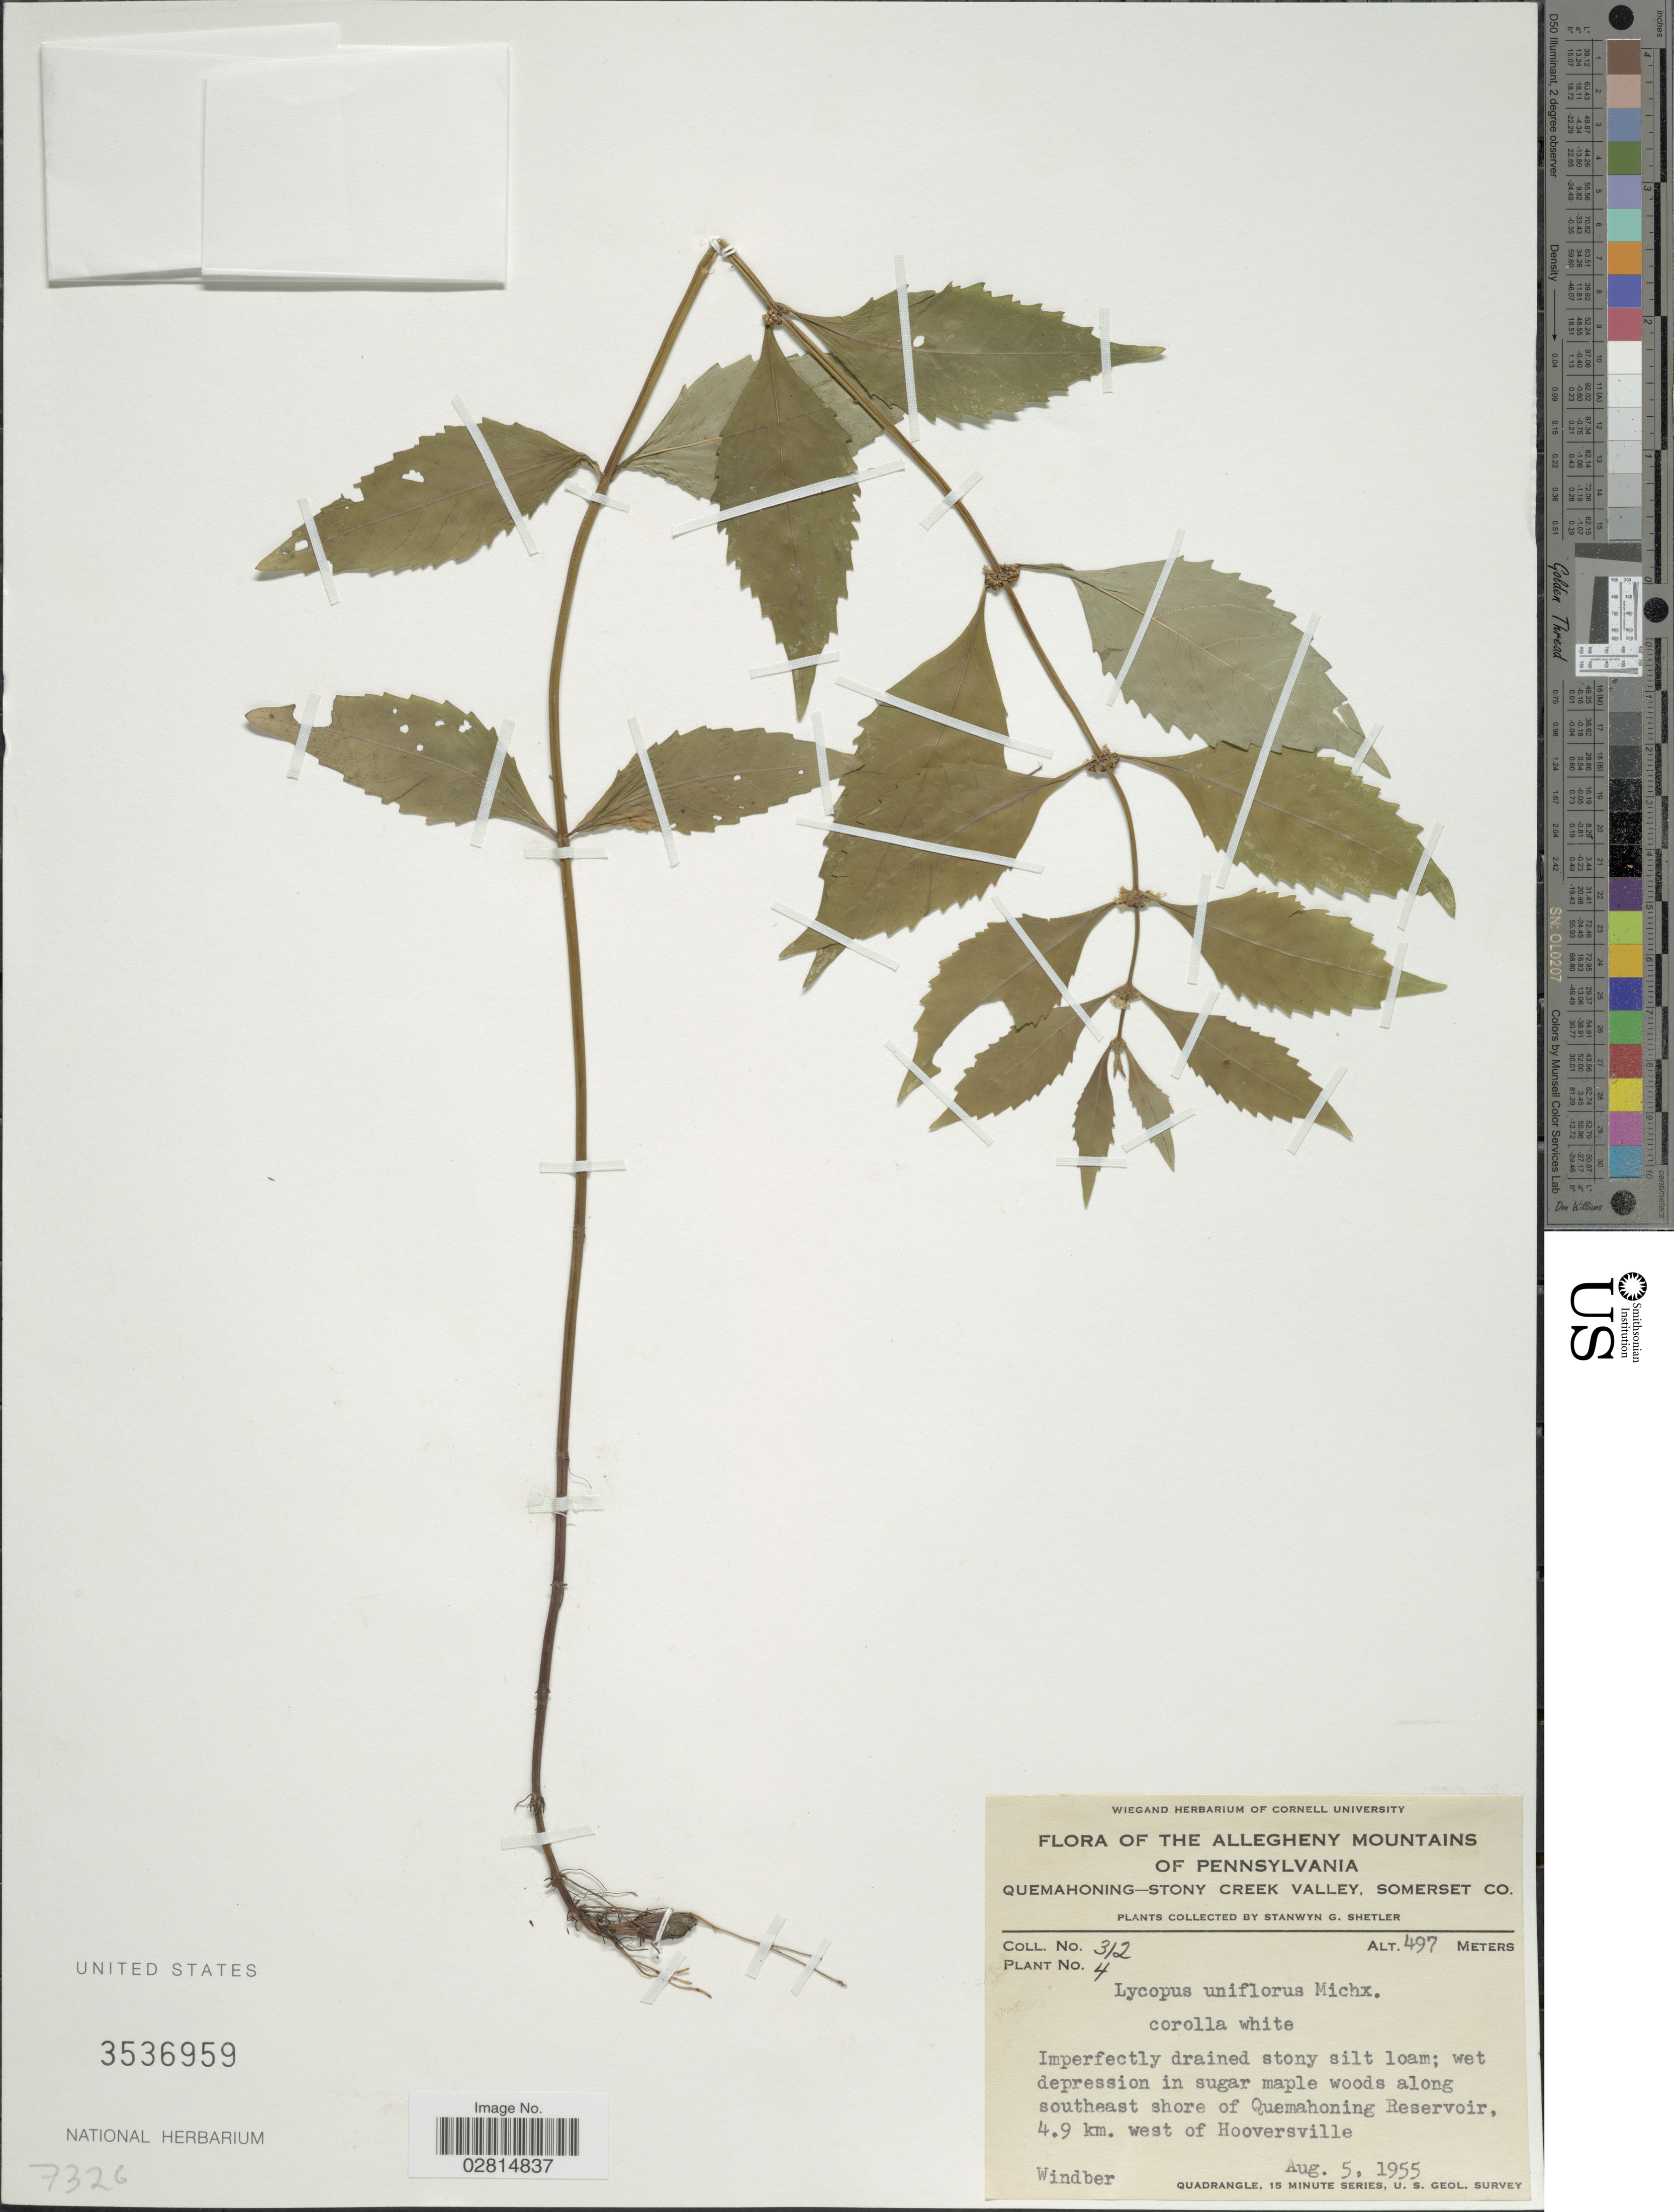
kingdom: Plantae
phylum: Tracheophyta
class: Magnoliopsida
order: Lamiales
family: Lamiaceae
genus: Lycopus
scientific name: Lycopus uniflorus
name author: Michx.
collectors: S. Shetler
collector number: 312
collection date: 1955-08-05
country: United States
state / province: Pennsylvania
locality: Allegheny Mountains of Pennsylvania, Quemahoning-Stony Creek Valley, Somerset Co., along southeast shore of Quemahoning Reservoir, 4.9 km. west of Hooversville, Windber.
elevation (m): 497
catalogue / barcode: US 3536959